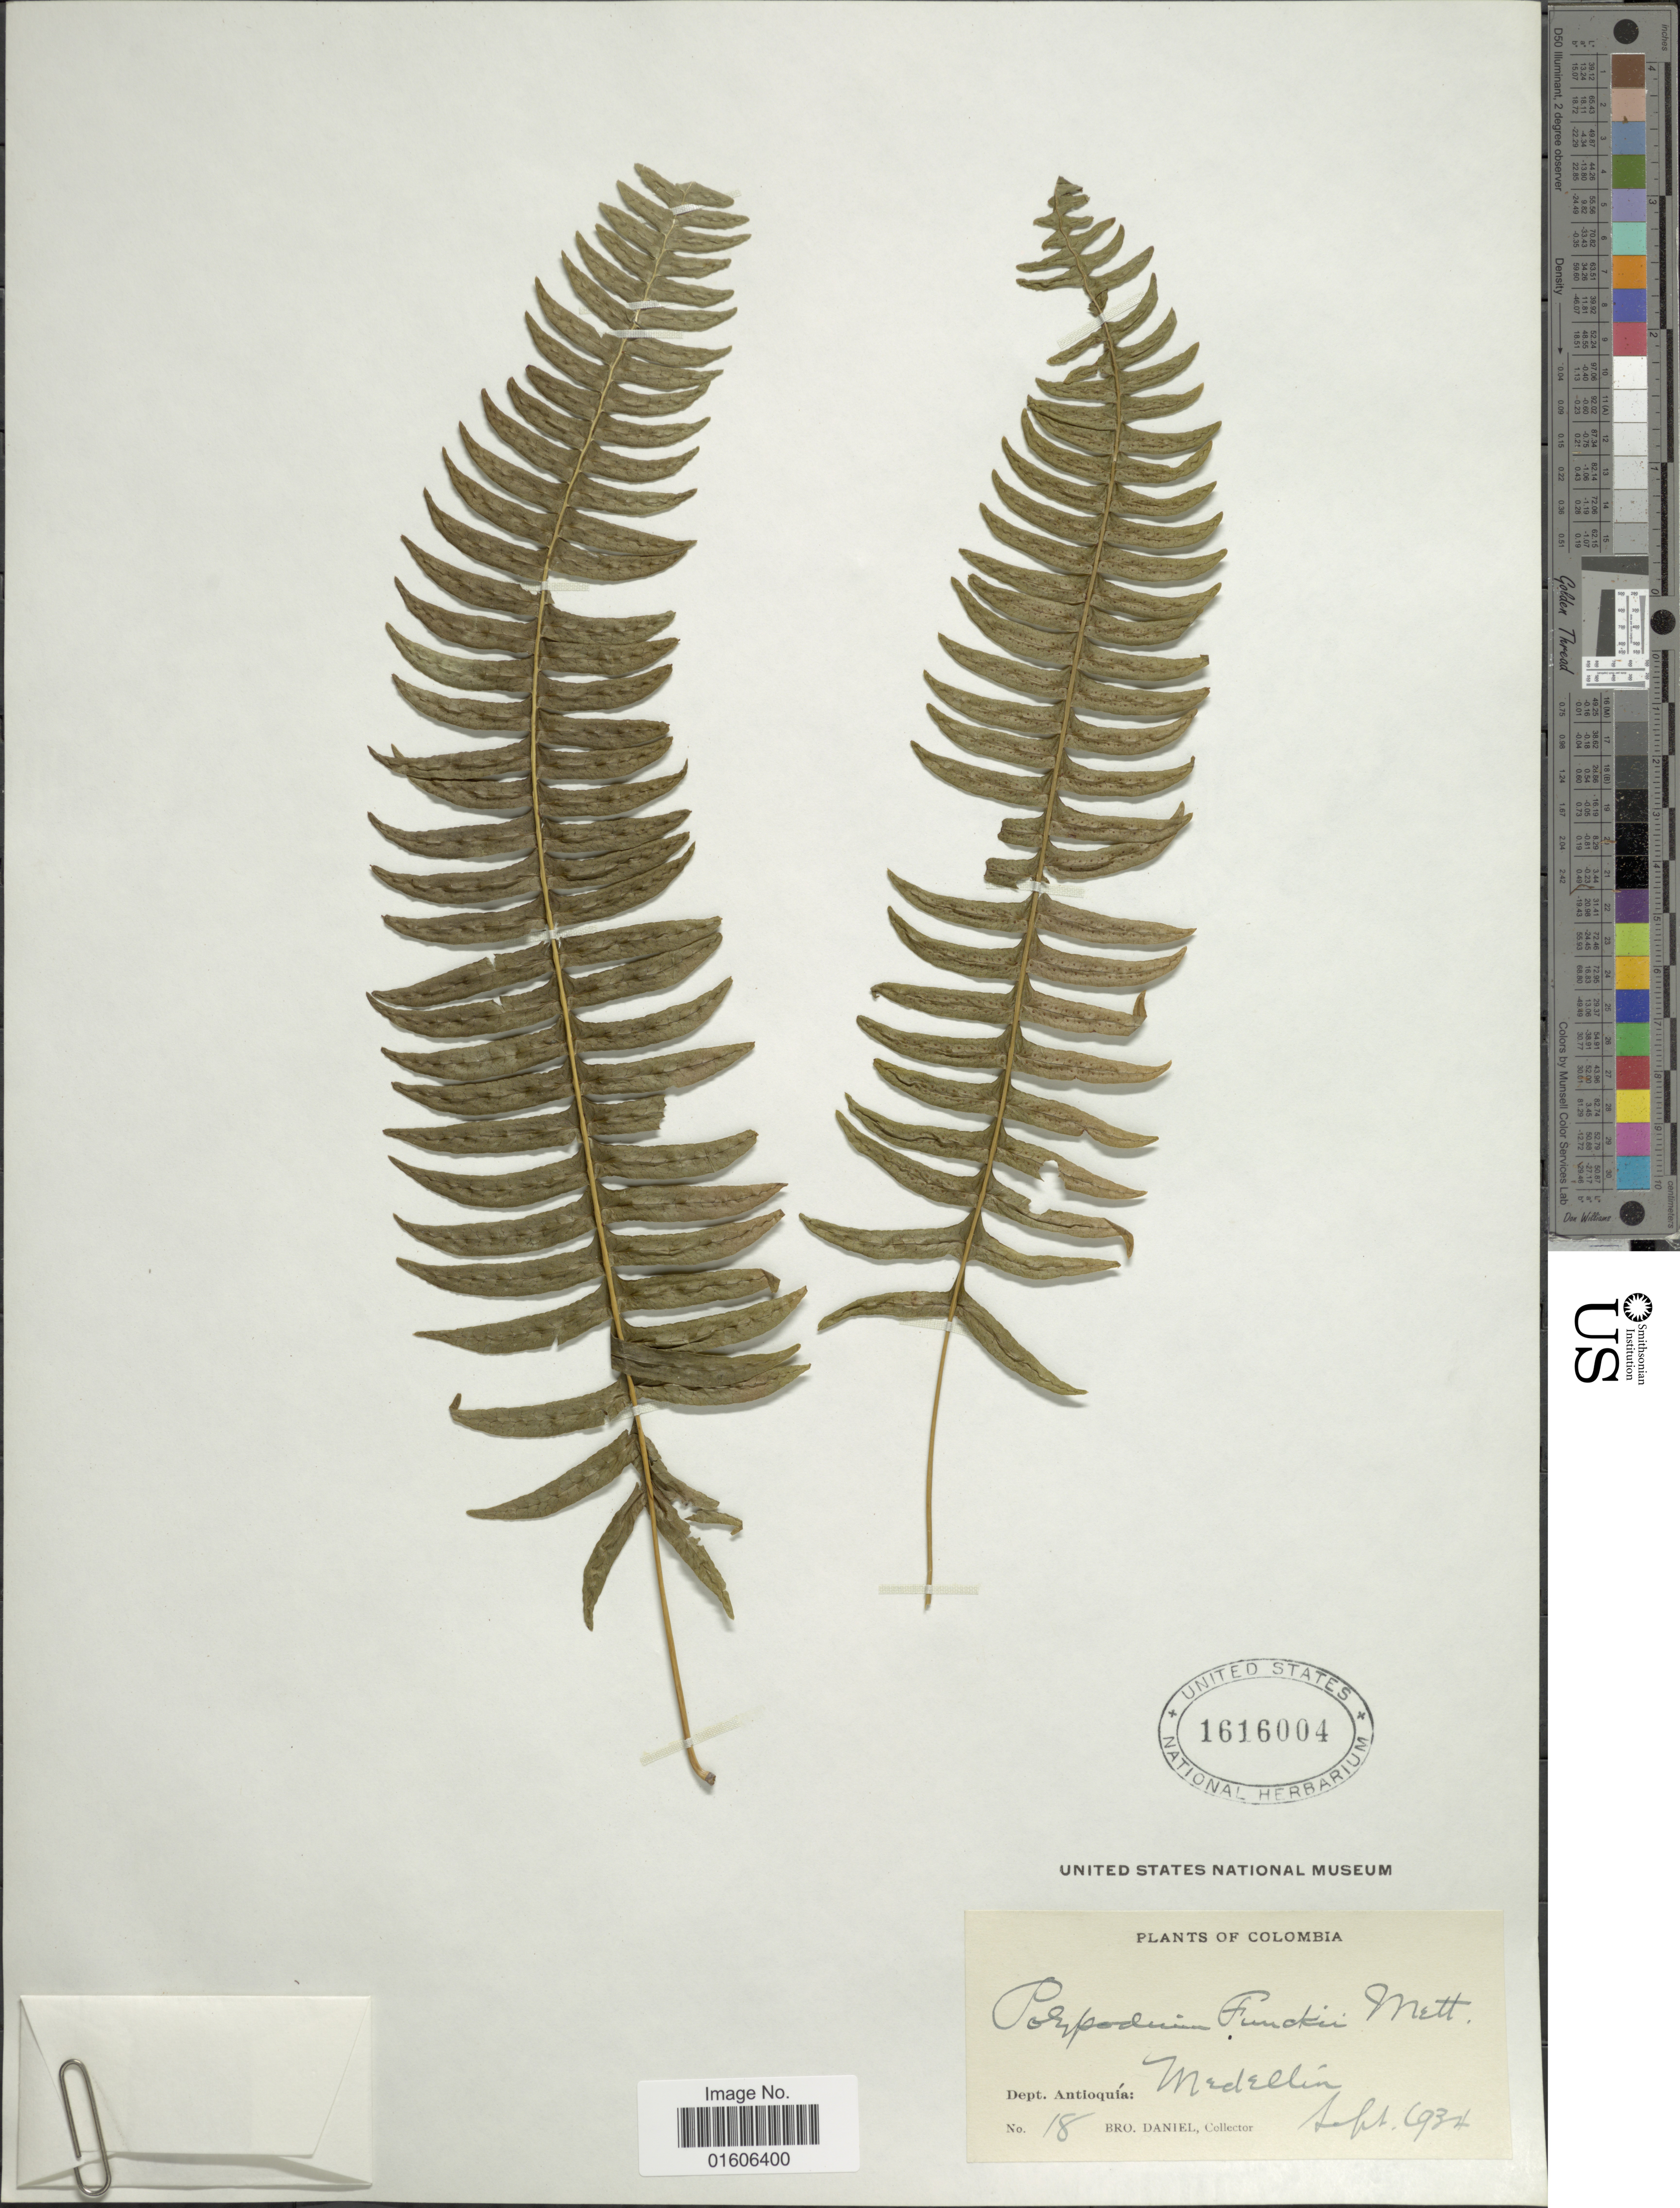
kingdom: Plantae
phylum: Tracheophyta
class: Polypodiopsida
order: Polypodiales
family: Polypodiaceae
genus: Serpocaulon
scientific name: Serpocaulon funckii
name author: (Mett.) A.R. Sm.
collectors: Bro. Daniel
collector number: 18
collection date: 1934-09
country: Colombia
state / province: Antioquia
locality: Dept. Antioquía: Medellin.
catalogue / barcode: US 1616004